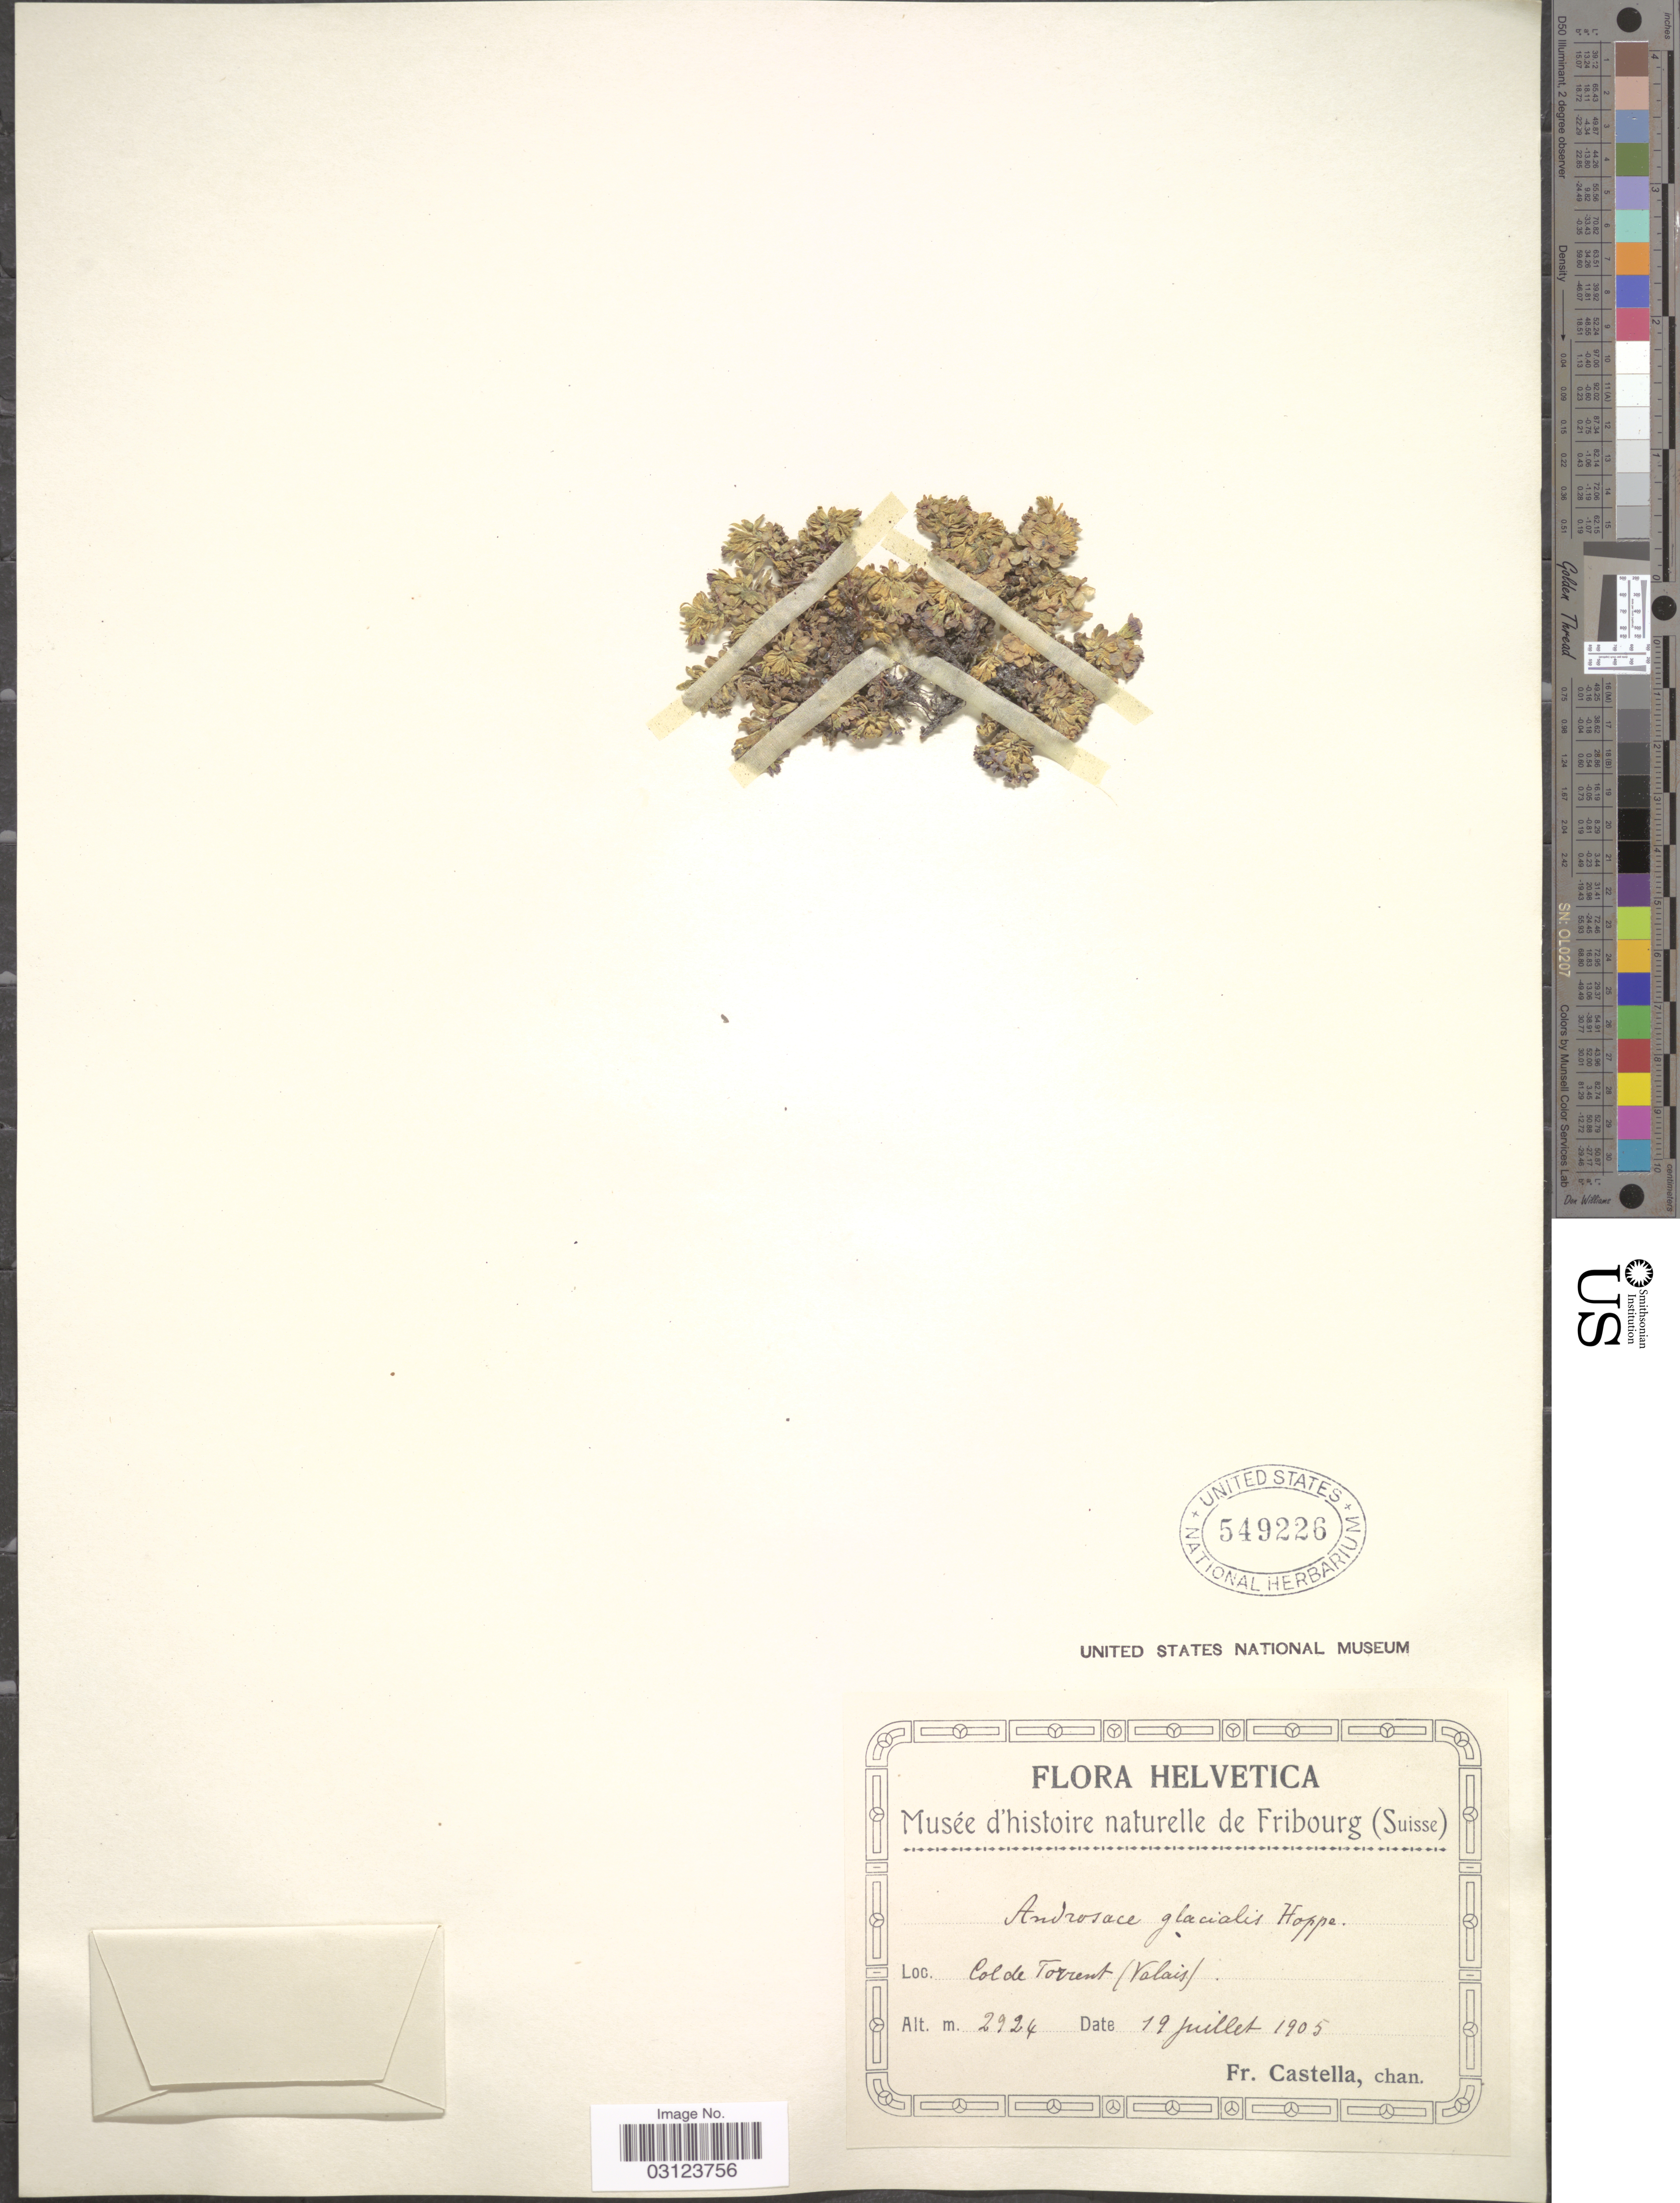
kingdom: Plantae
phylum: Tracheophyta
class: Magnoliopsida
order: Ericales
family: Primulaceae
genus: Androsace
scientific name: Androsace glacialis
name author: (Hegetschw.) Hoppe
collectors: Fr. Castella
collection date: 1905-07-19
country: Switzerland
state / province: Valais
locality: Helvetica. Col de Torrent (Valais).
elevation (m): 2924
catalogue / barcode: US 549226